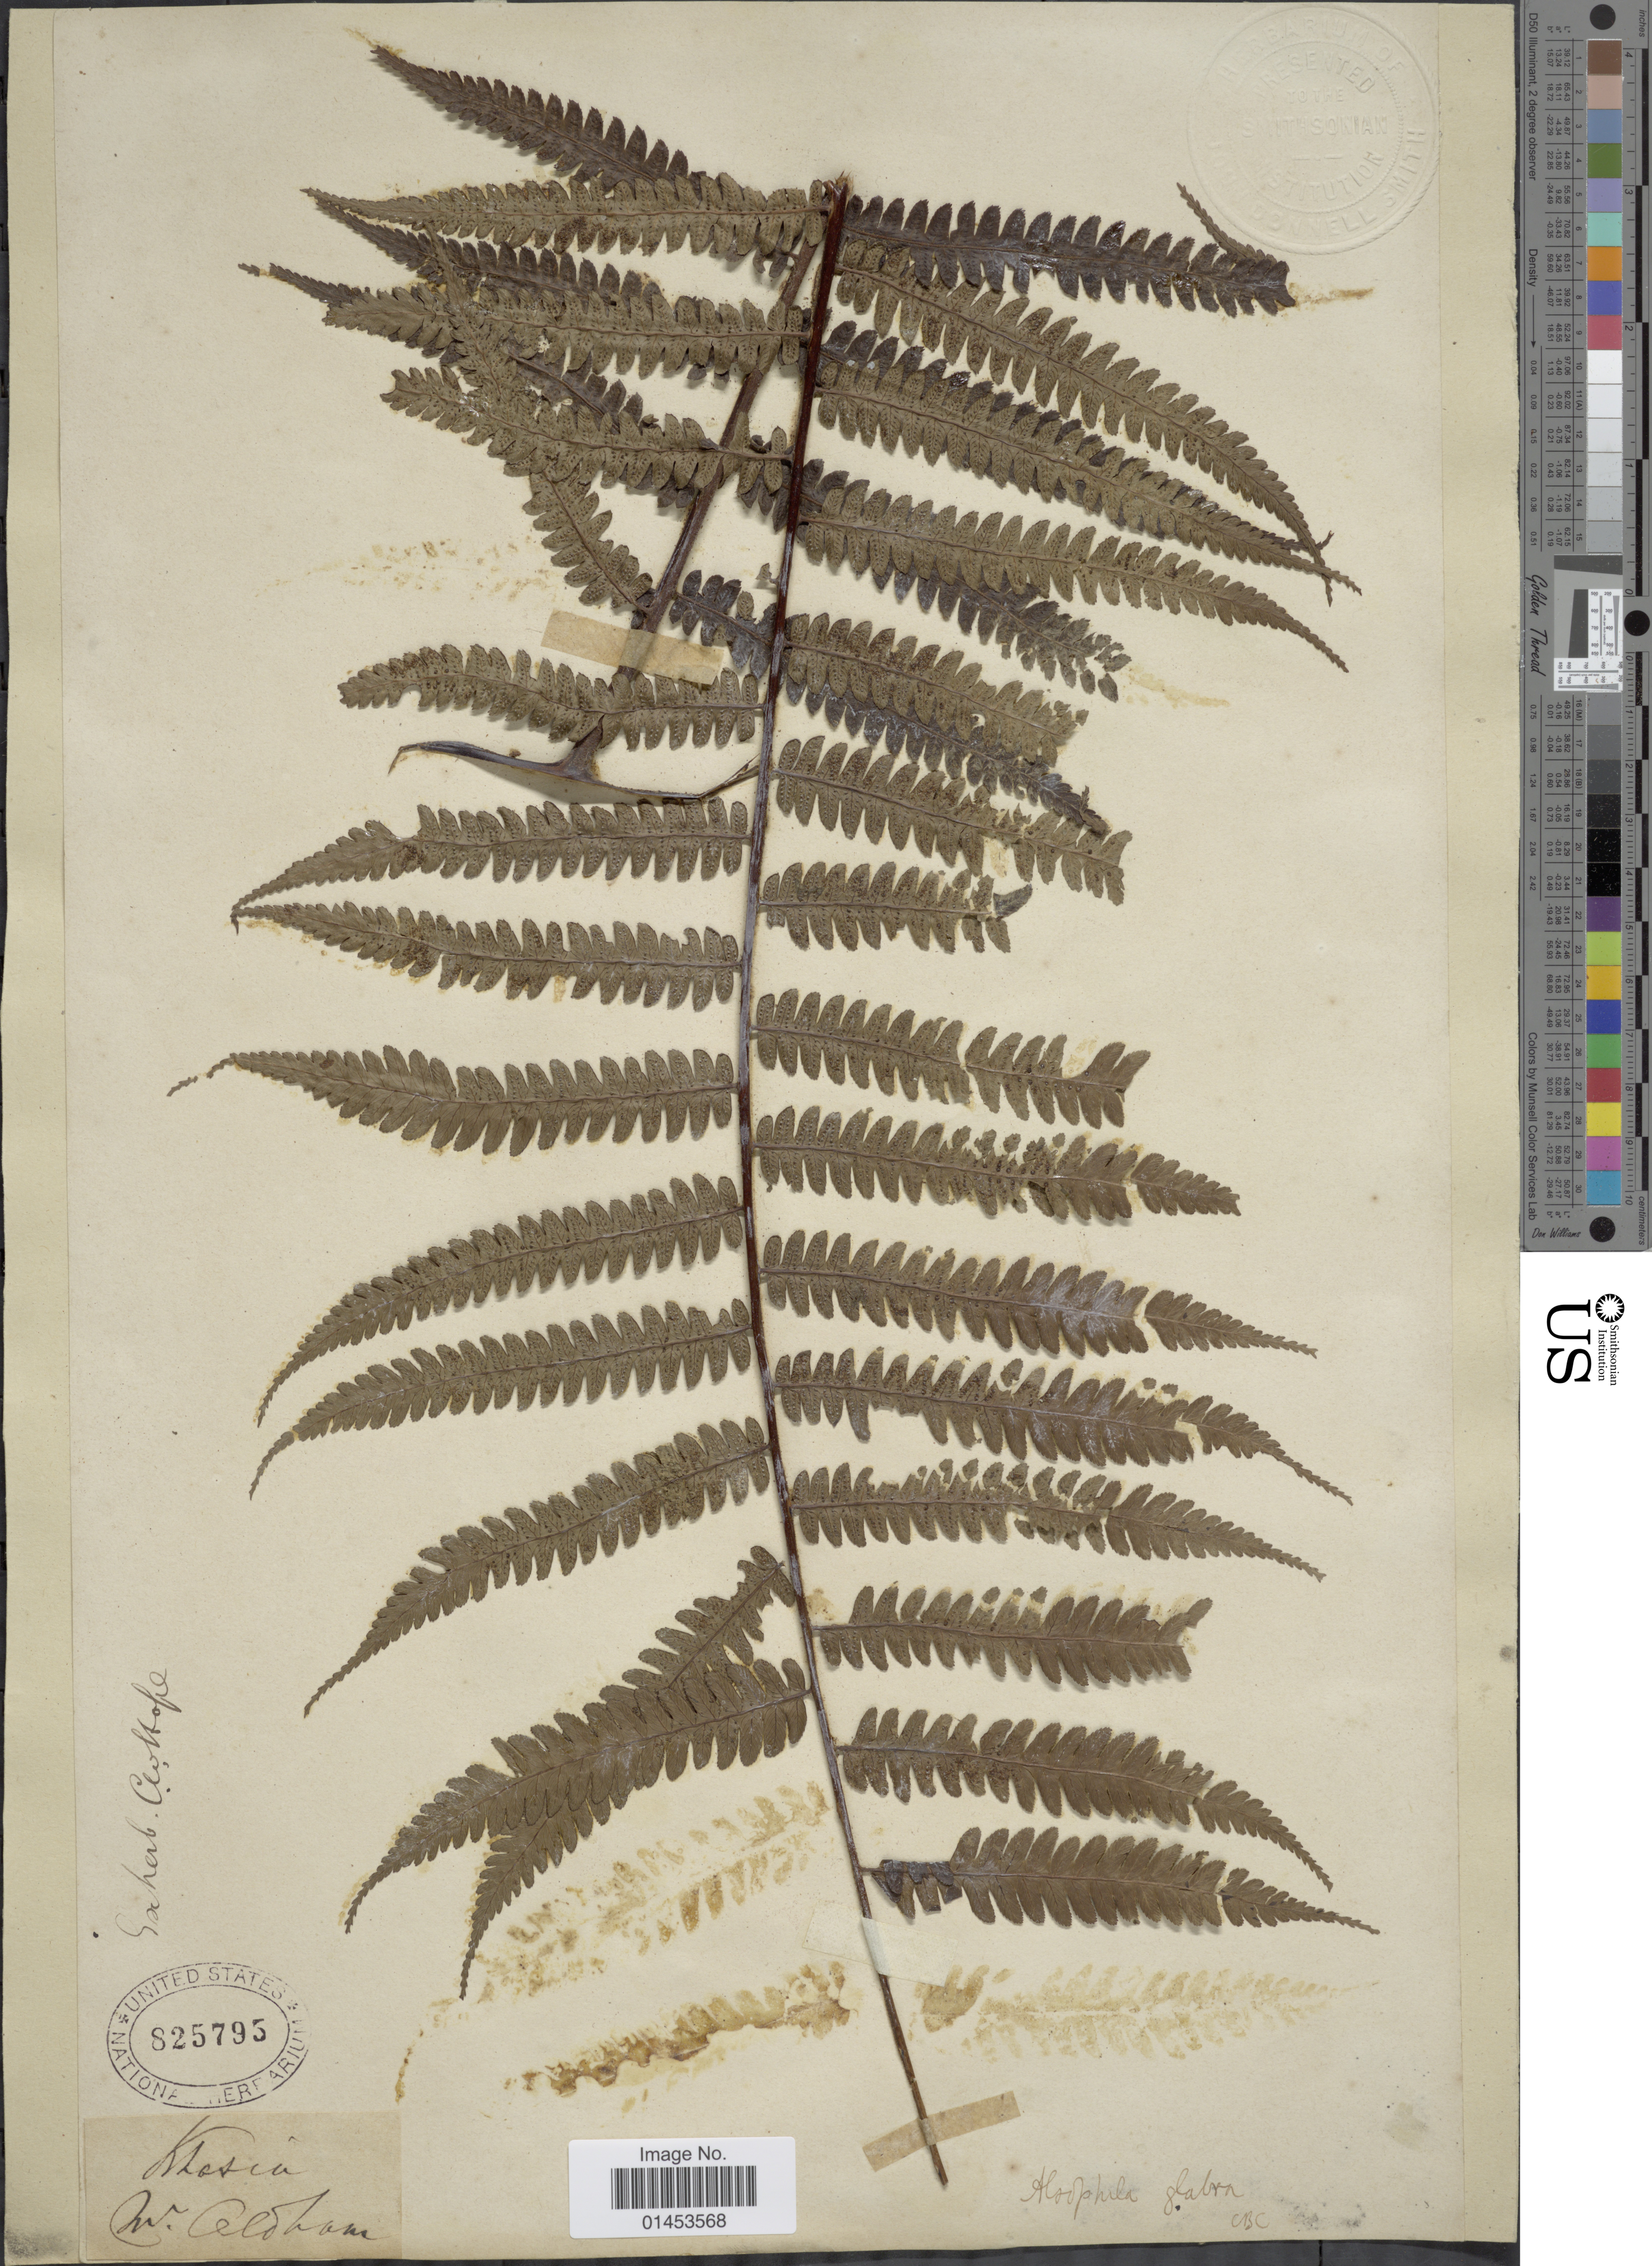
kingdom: Plantae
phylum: Tracheophyta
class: Polypodiopsida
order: Cyatheales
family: Cyatheaceae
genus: Cyathea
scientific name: Cyathea gigantea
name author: (Wall. ex Hook.) Holttum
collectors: ex Herb. John Donnell Smith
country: India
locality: Khasia, nr Oldham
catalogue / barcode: US 825795